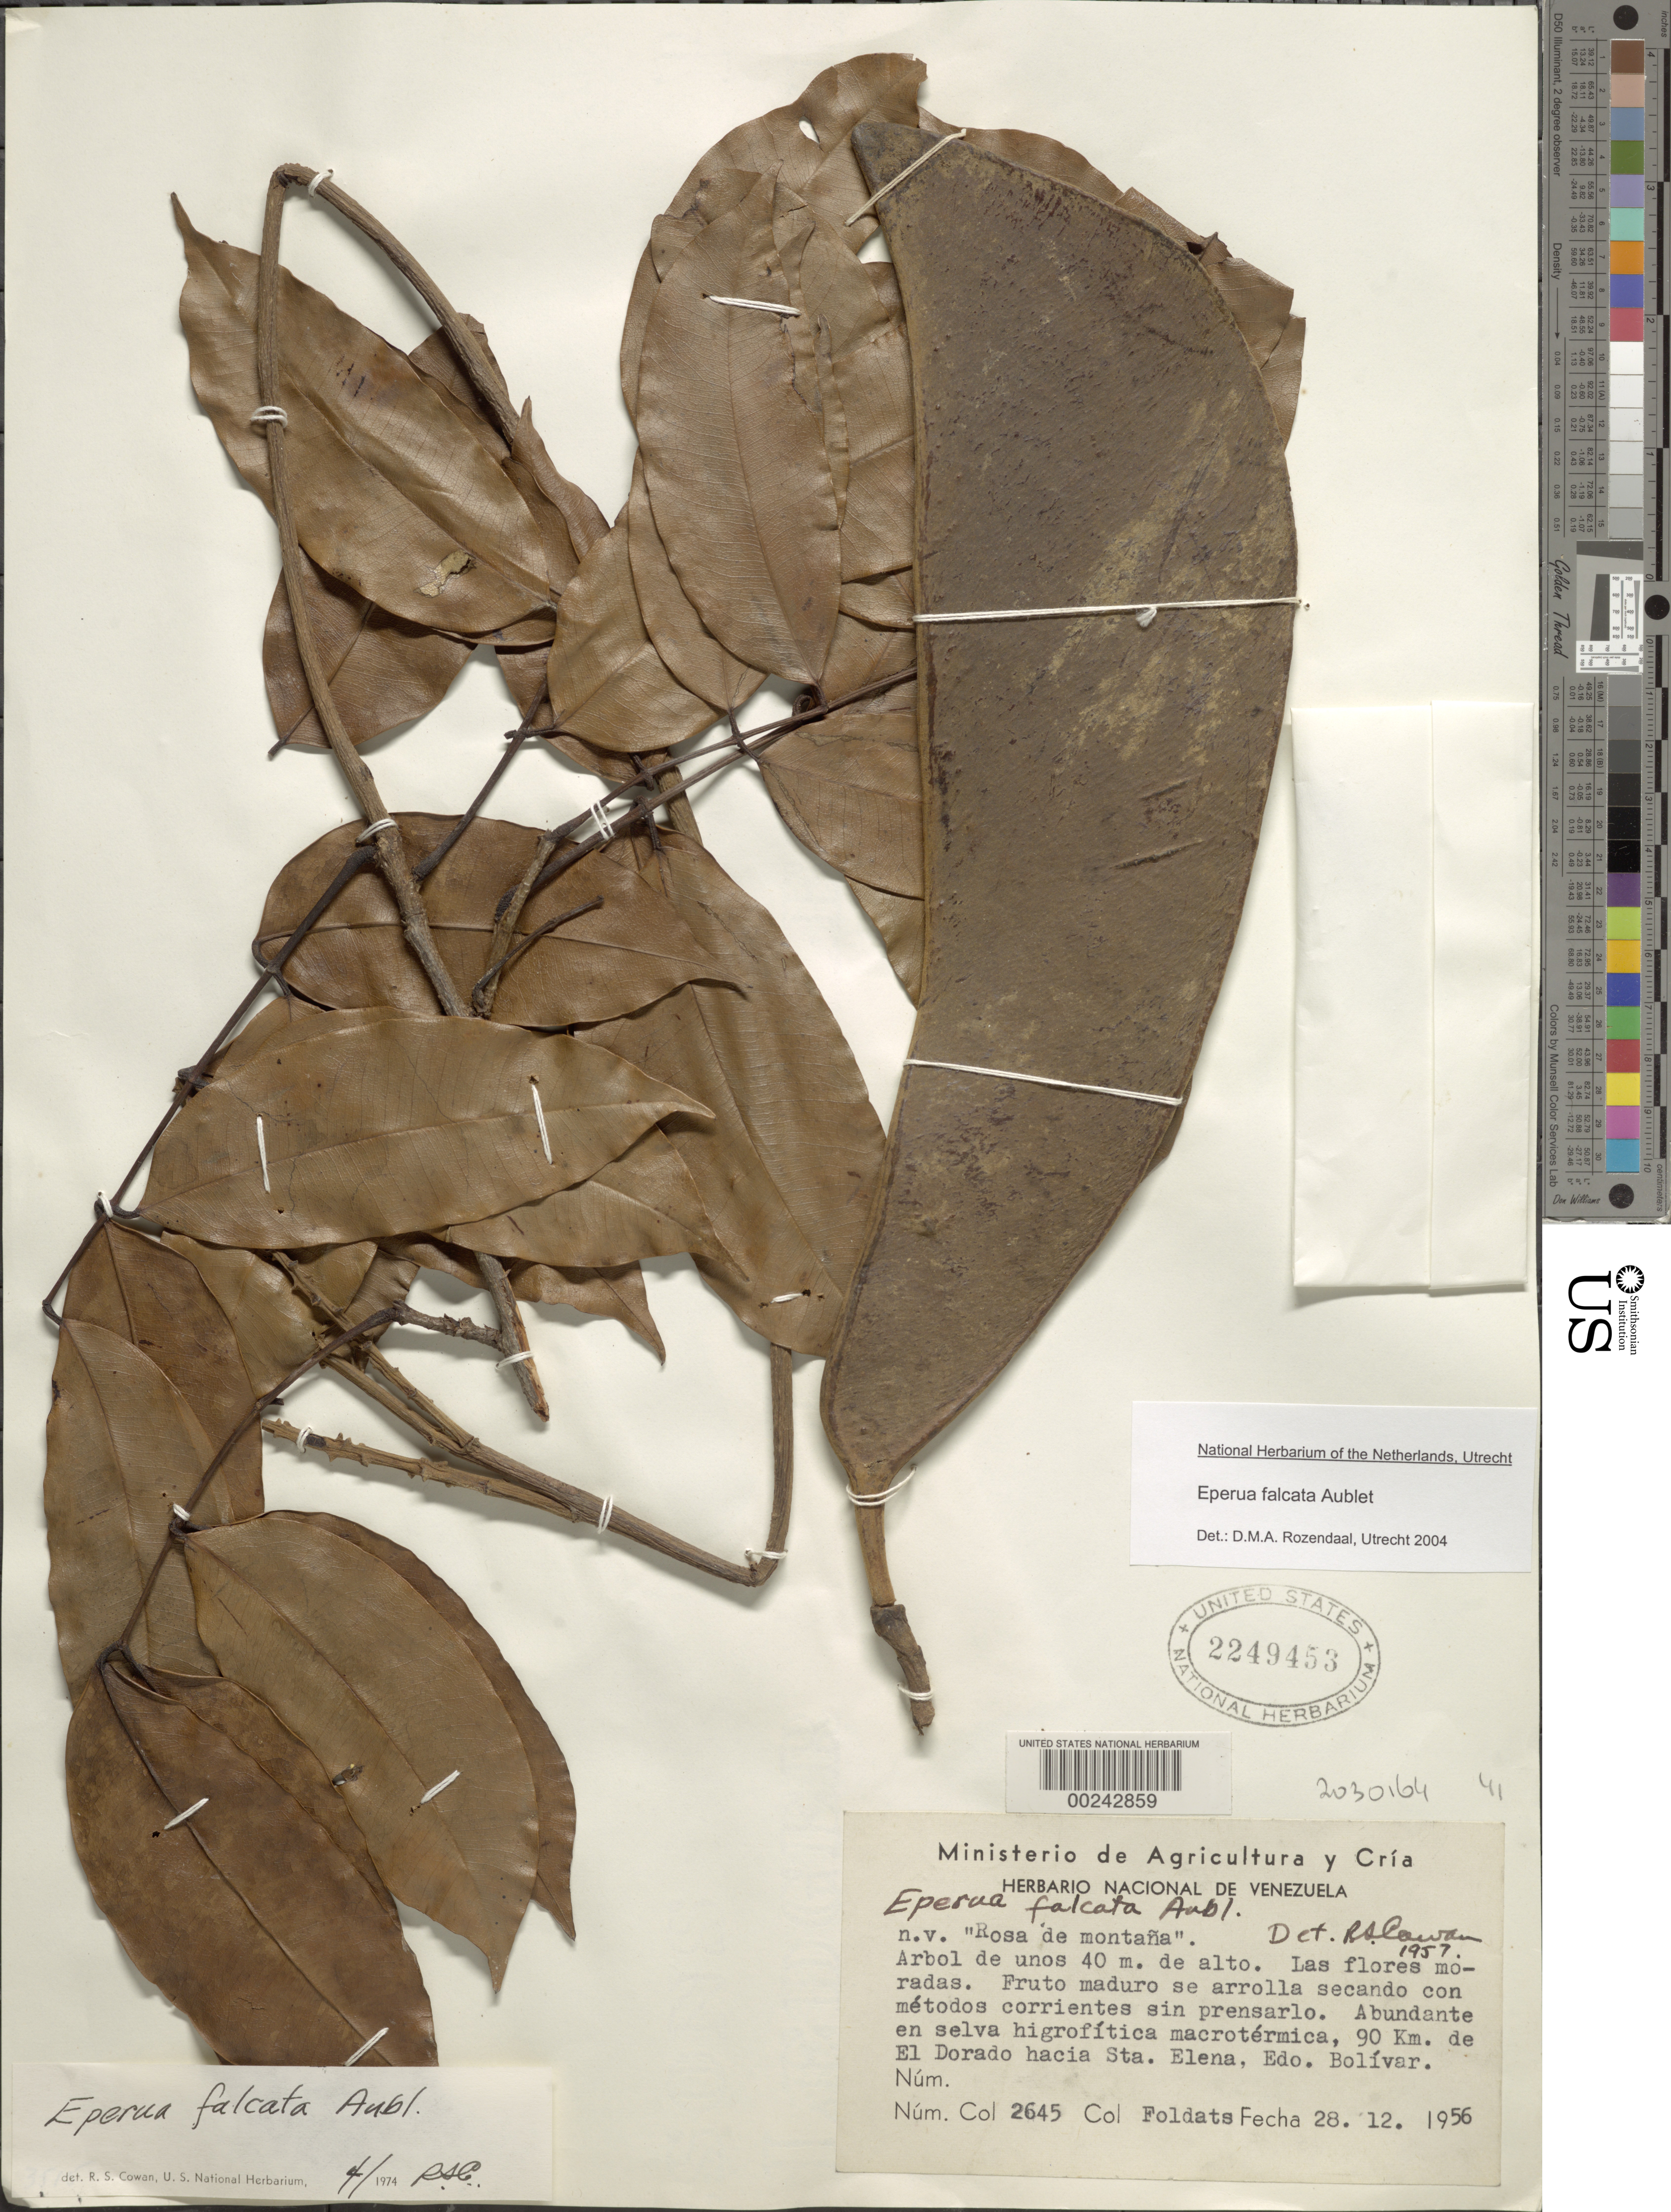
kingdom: Plantae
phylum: Tracheophyta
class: Magnoliopsida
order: Fabales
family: Fabaceae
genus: Eperua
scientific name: Eperua falcata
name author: Aubl.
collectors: E. Foldats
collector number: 2645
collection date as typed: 28 Dec 1956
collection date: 1956-12-28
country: Venezuela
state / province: Bolivar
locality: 90 km from el dorado towards sta. elena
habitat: Rain forest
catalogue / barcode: US 2249453